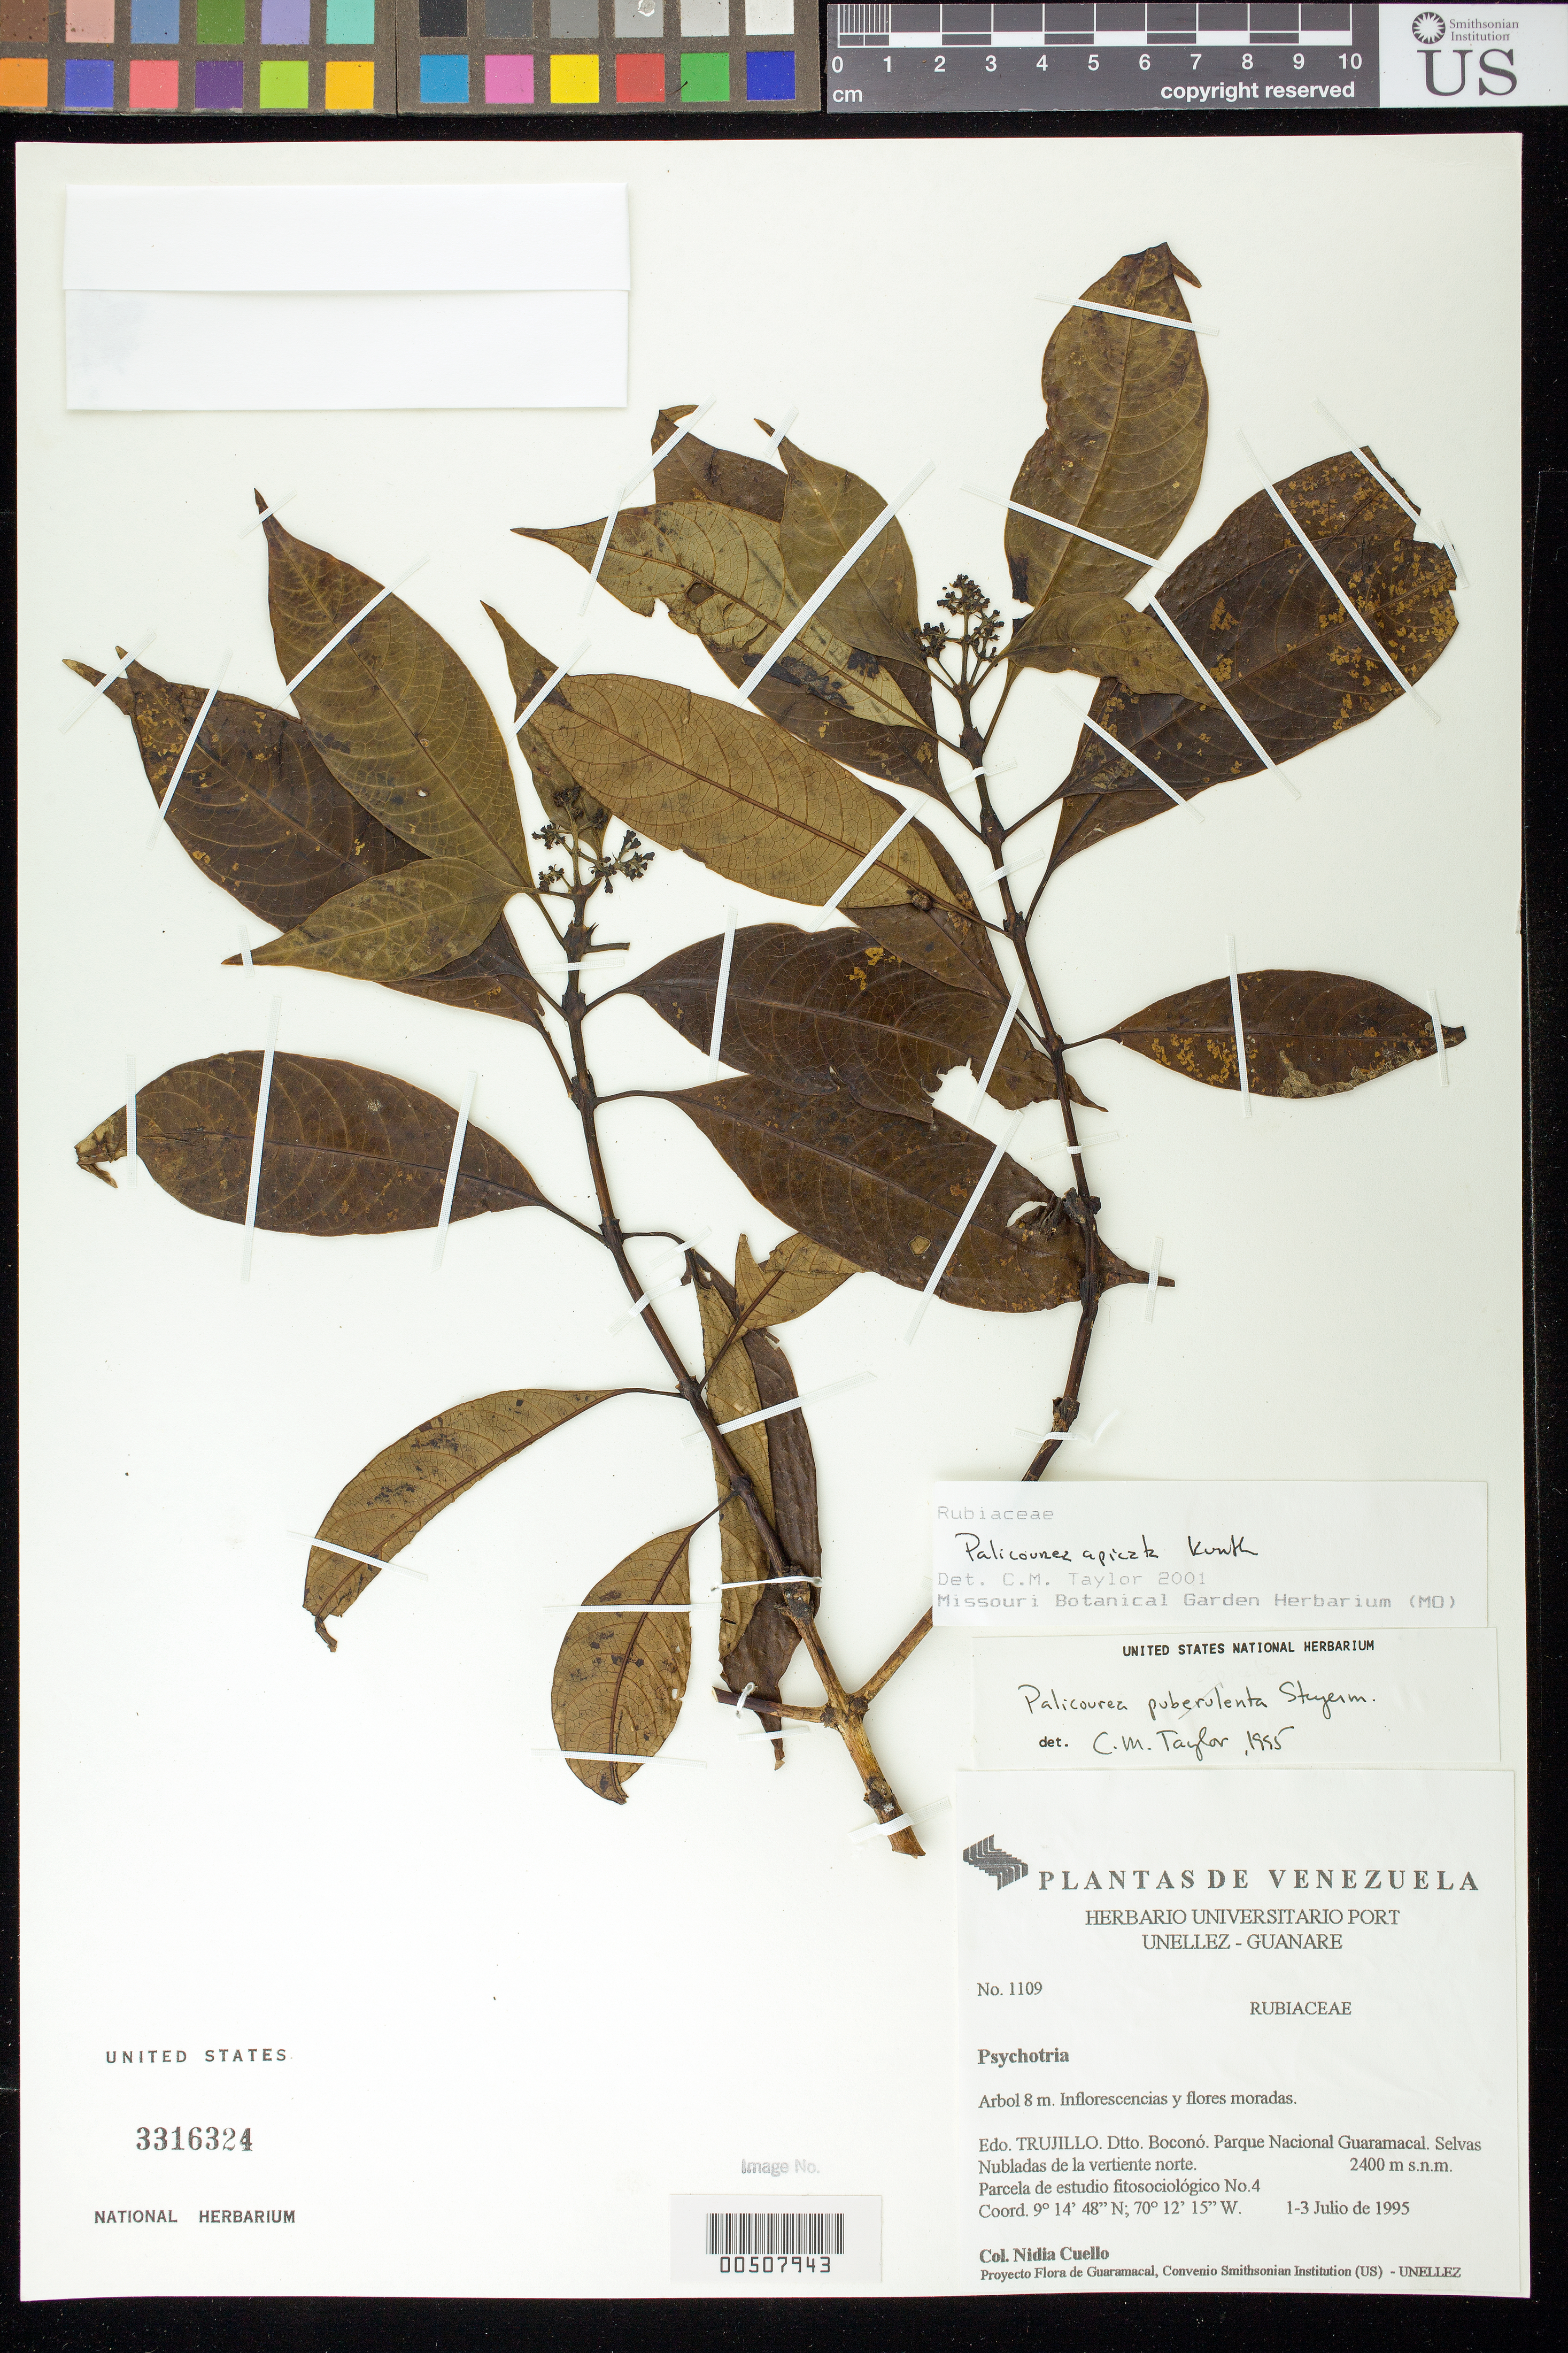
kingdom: Plantae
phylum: Tracheophyta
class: Magnoliopsida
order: Gentianales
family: Rubiaceae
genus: Palicourea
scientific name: Palicourea apicata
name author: Kunth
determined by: Taylor, Charlotte M.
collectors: N. L. Cuello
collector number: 1109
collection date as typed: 01 Jul 1995 to 03 Jul 1995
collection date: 1995-07-01/1995-07-03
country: Venezuela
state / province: Trujillo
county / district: Boconó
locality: Parque Nacional Guaramacal. Vertiente N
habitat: Selvas Nubladas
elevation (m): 2400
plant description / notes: AAU, MO, PORT, US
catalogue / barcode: US 3316324